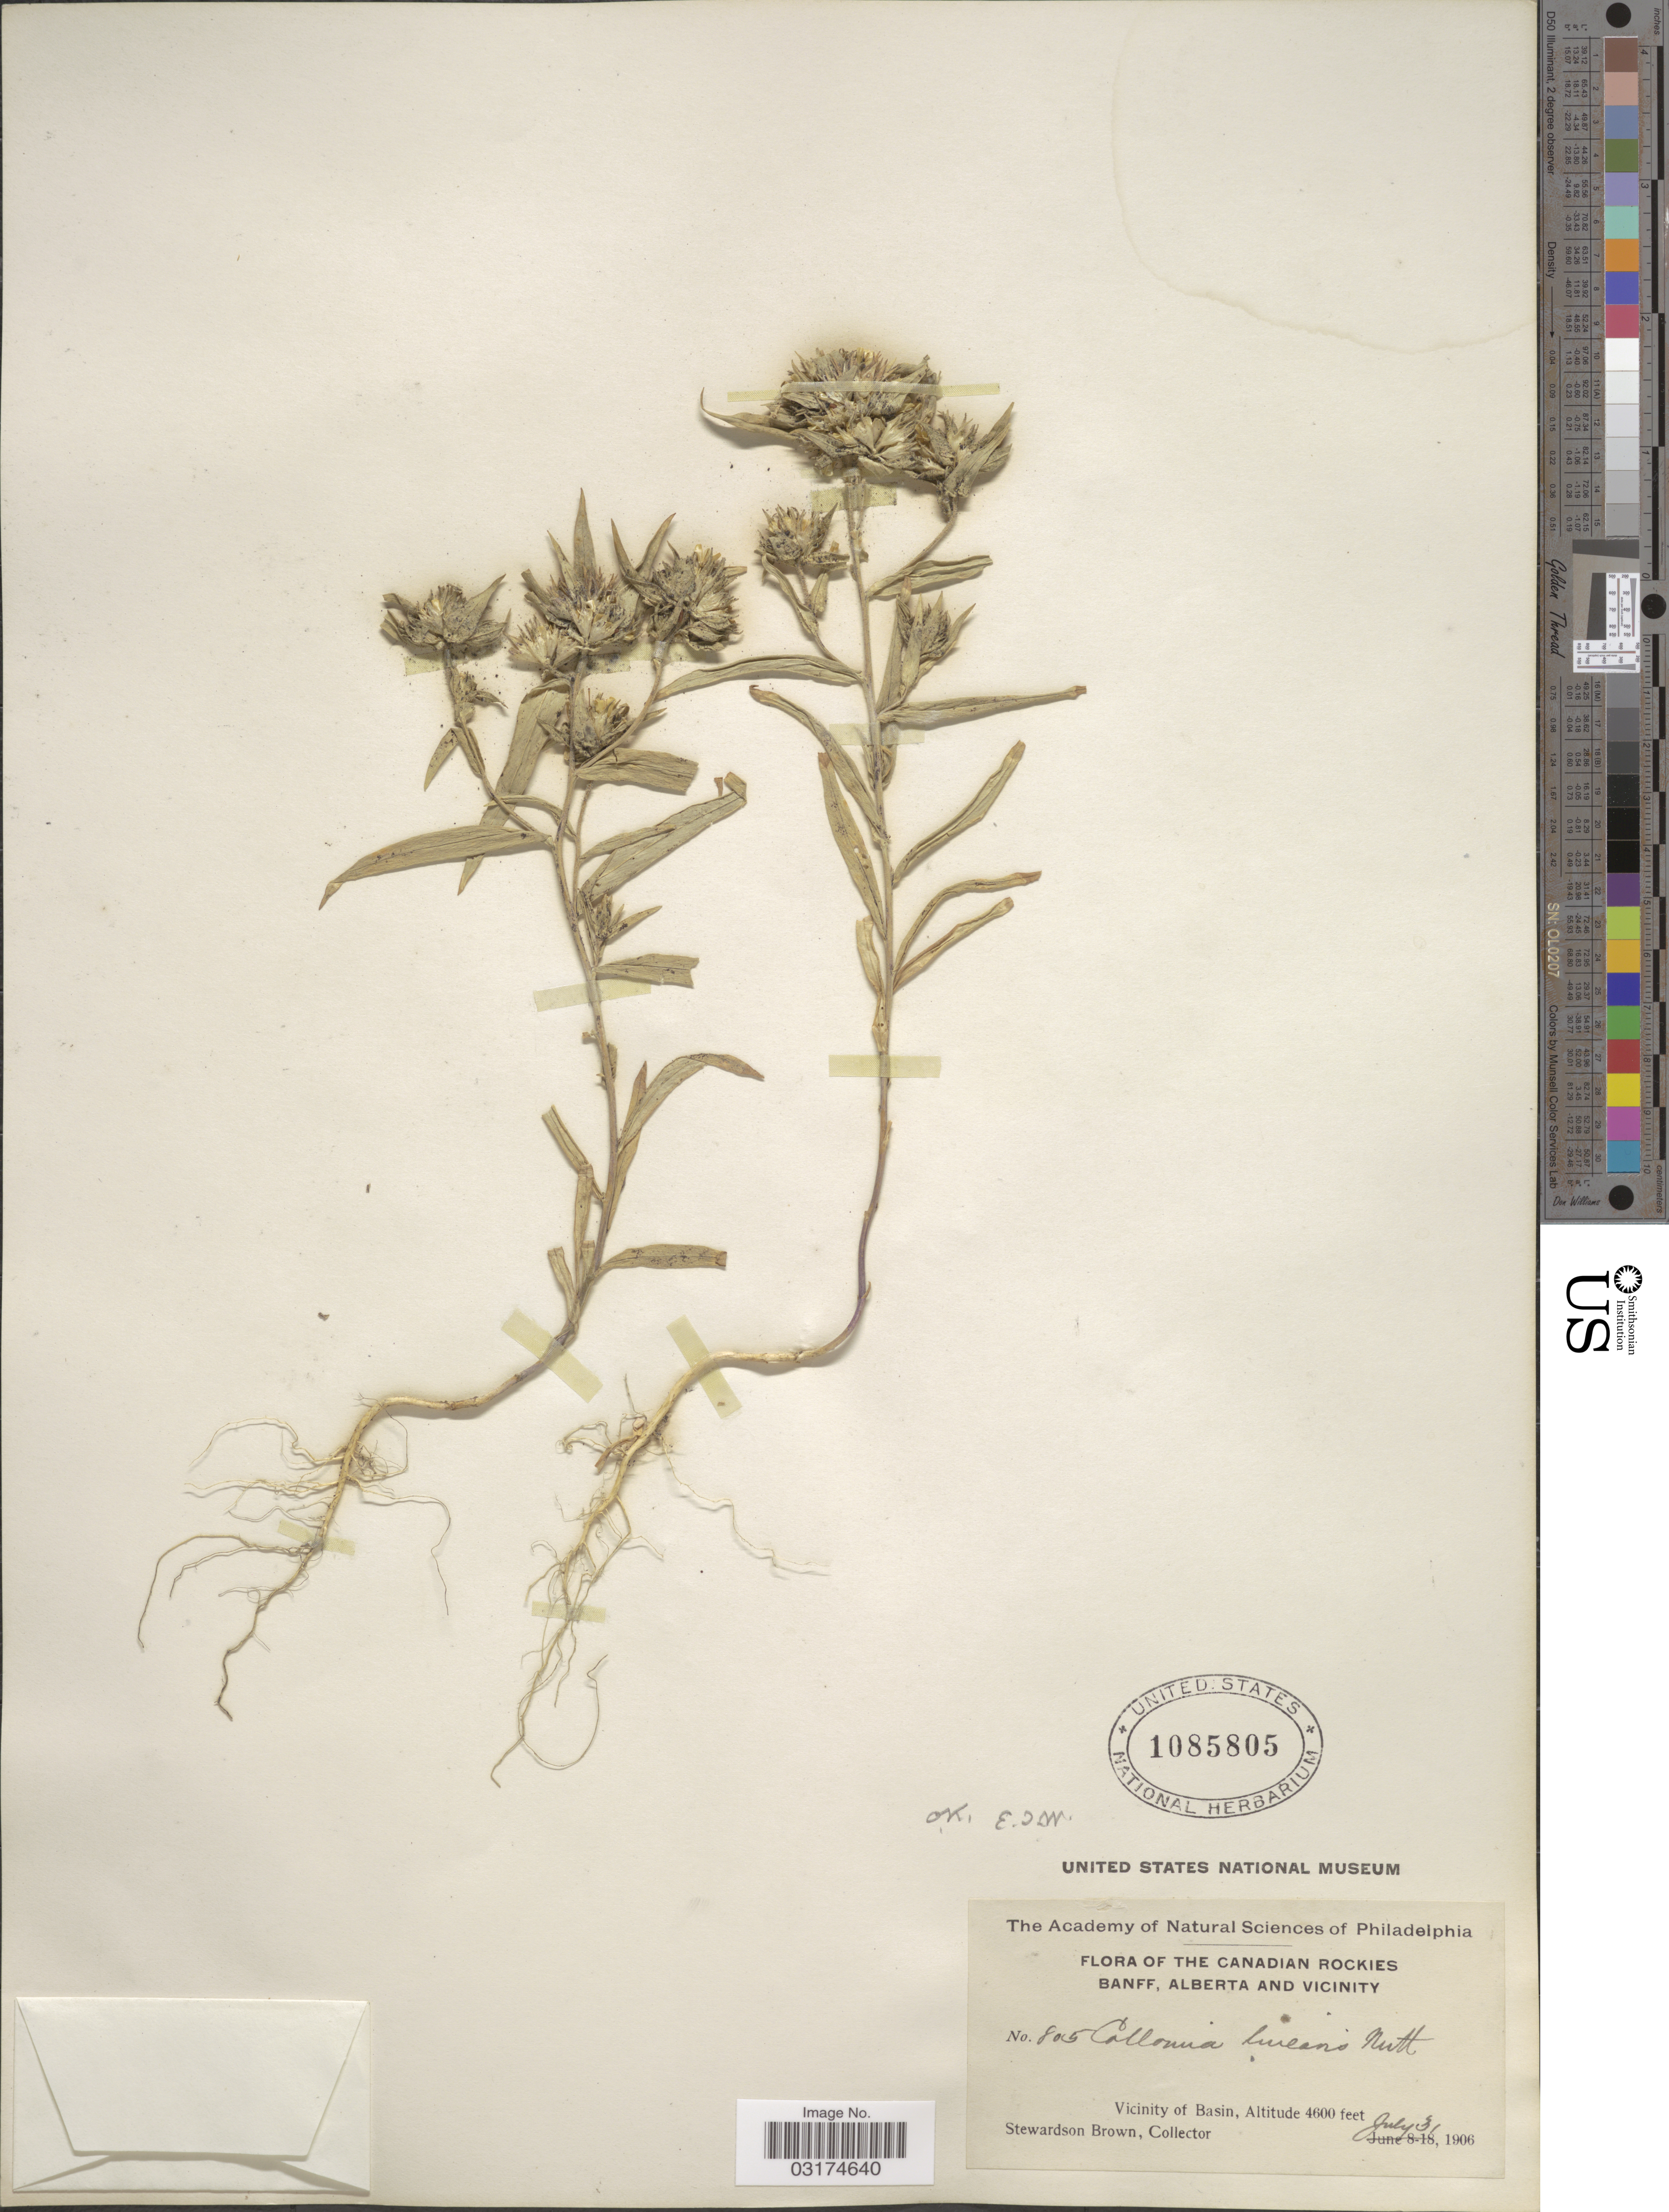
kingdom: Plantae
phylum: Tracheophyta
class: Magnoliopsida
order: Ericales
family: Polemoniaceae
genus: Collomia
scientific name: Collomia linearis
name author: Nutt.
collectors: S. Brown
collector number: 805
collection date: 1906-07-31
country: Canada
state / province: Alberta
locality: Vicinity of Basin. Canadian Rockies. Banff, Alberta and vicinity.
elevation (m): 1402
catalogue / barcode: US 1085805